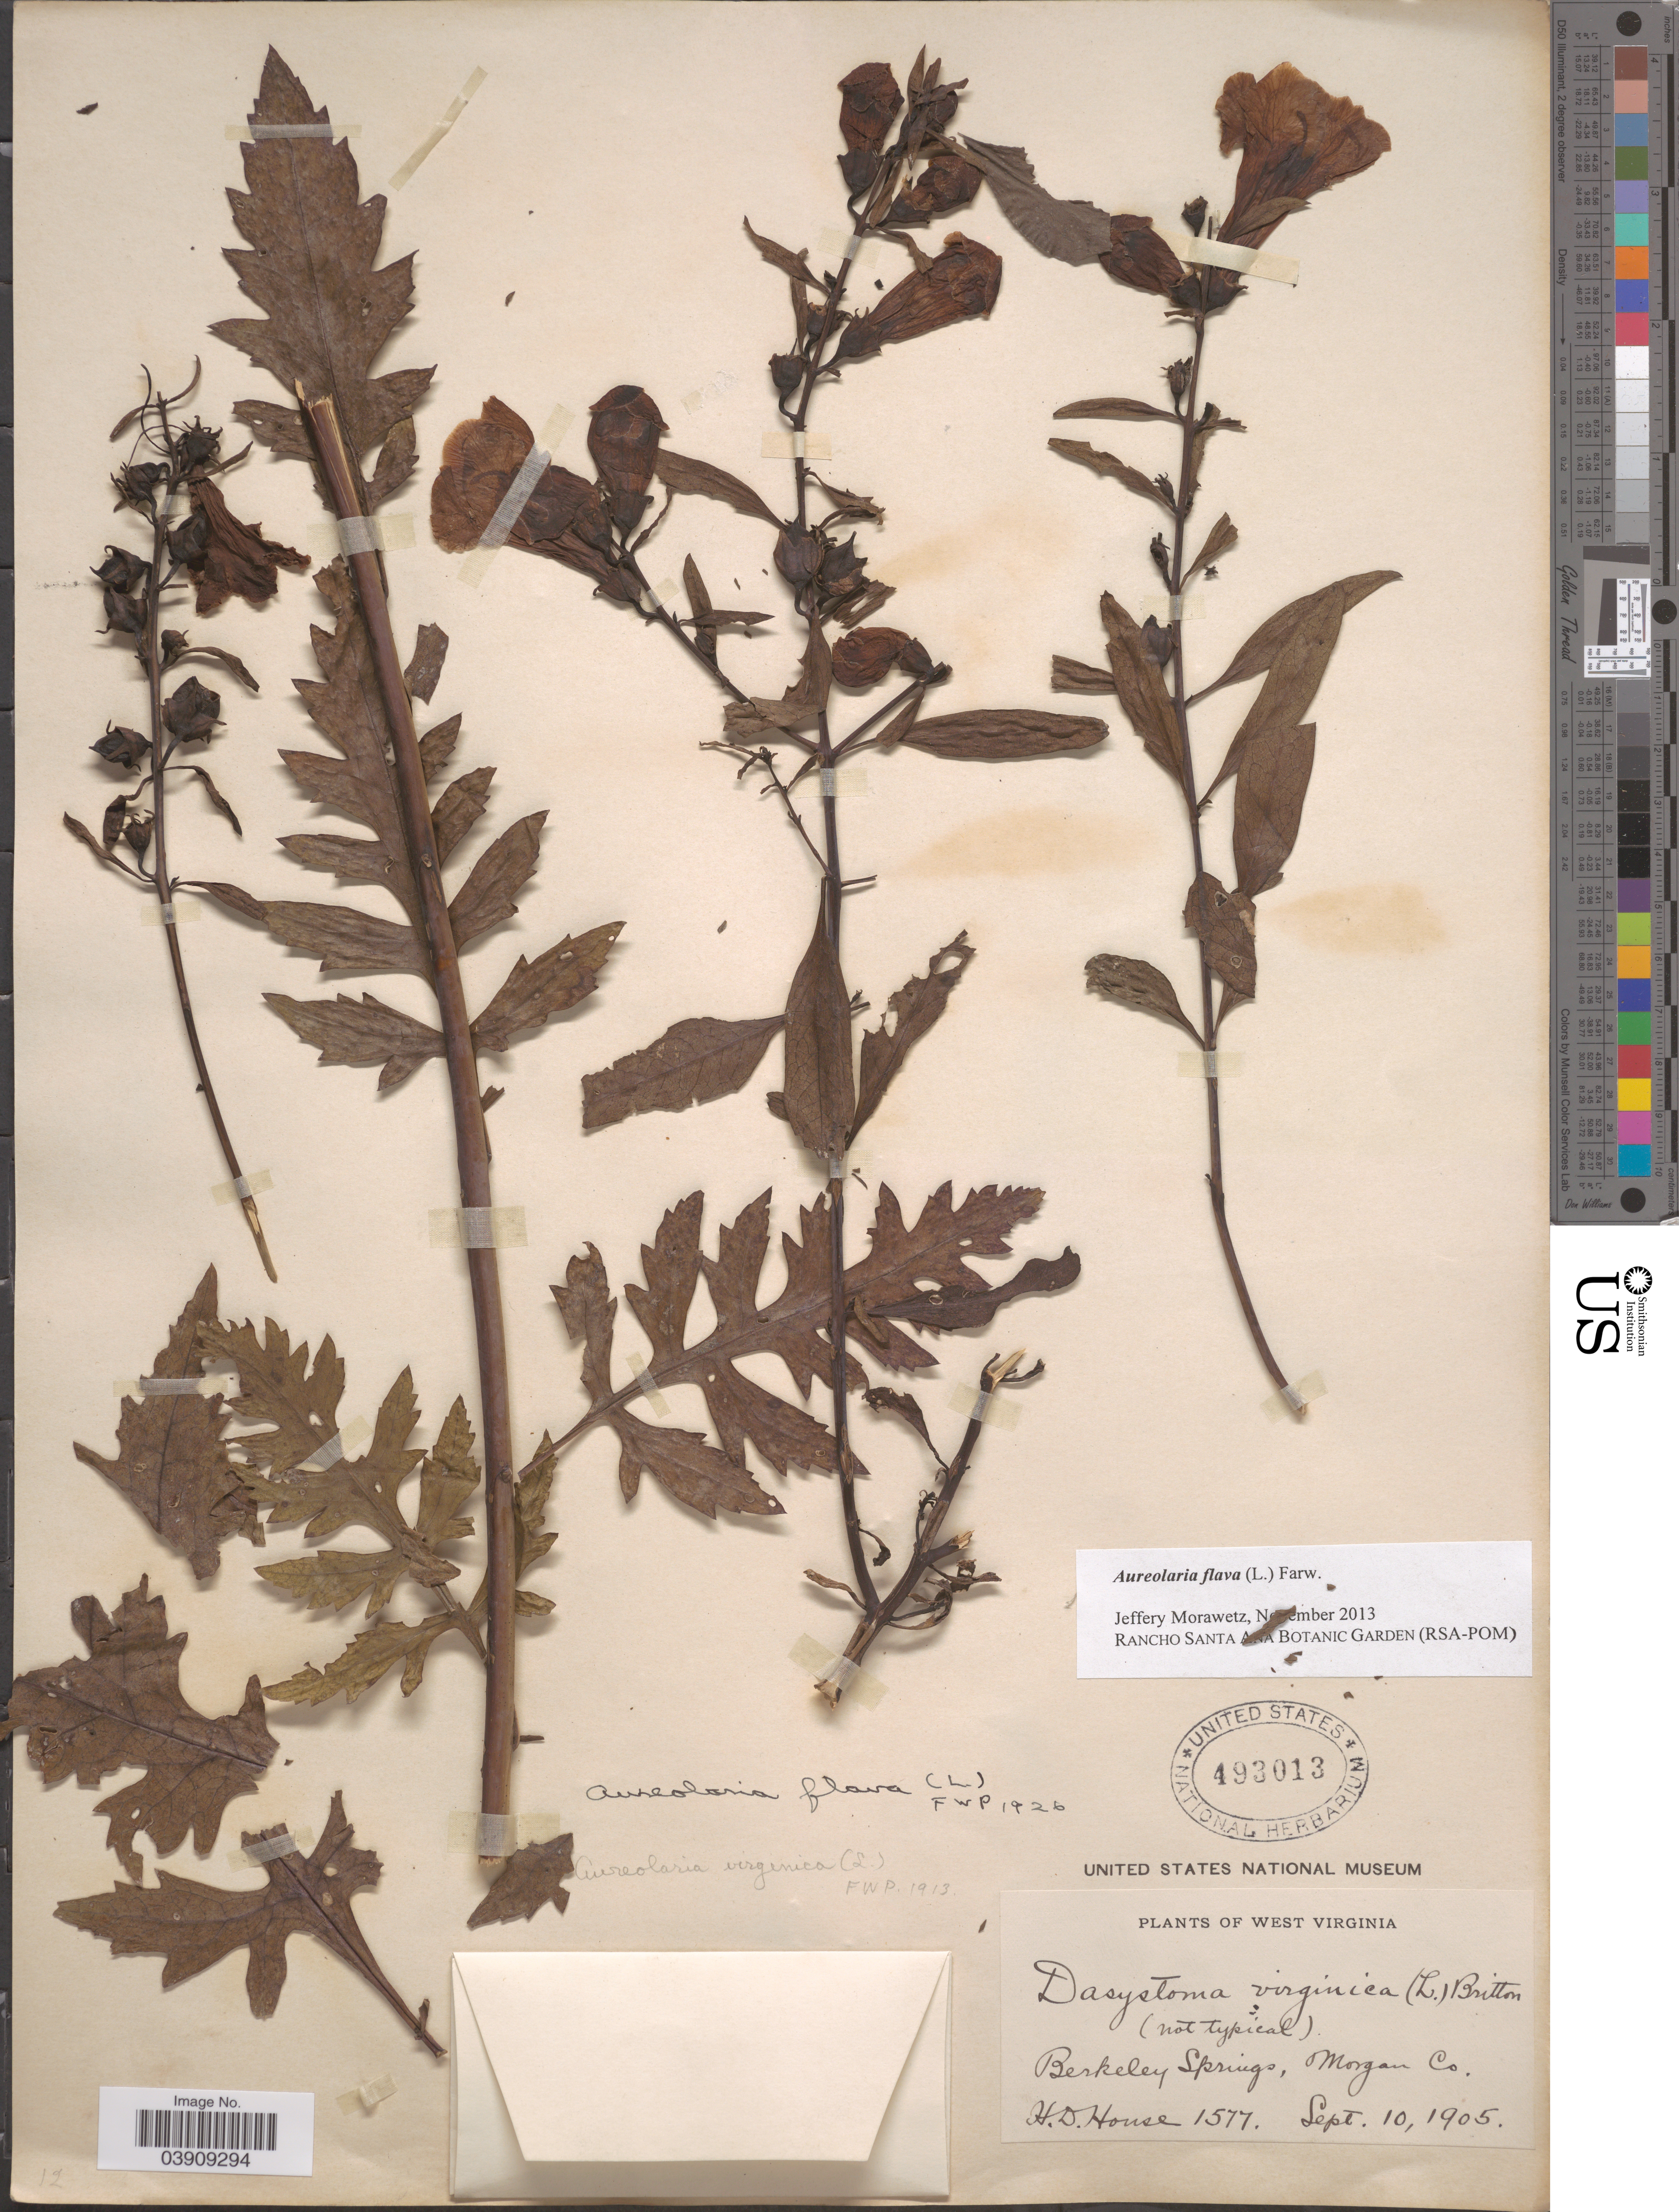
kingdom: Plantae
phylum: Tracheophyta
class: Magnoliopsida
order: Lamiales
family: Orobanchaceae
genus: Aureolaria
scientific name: Aureolaria flava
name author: (L.) Farw.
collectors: H. D. House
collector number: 1577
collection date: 1905-09-10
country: United States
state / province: West Virginia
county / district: Morgan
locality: Berkeley Springs, Morgan Co.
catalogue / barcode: US 493013